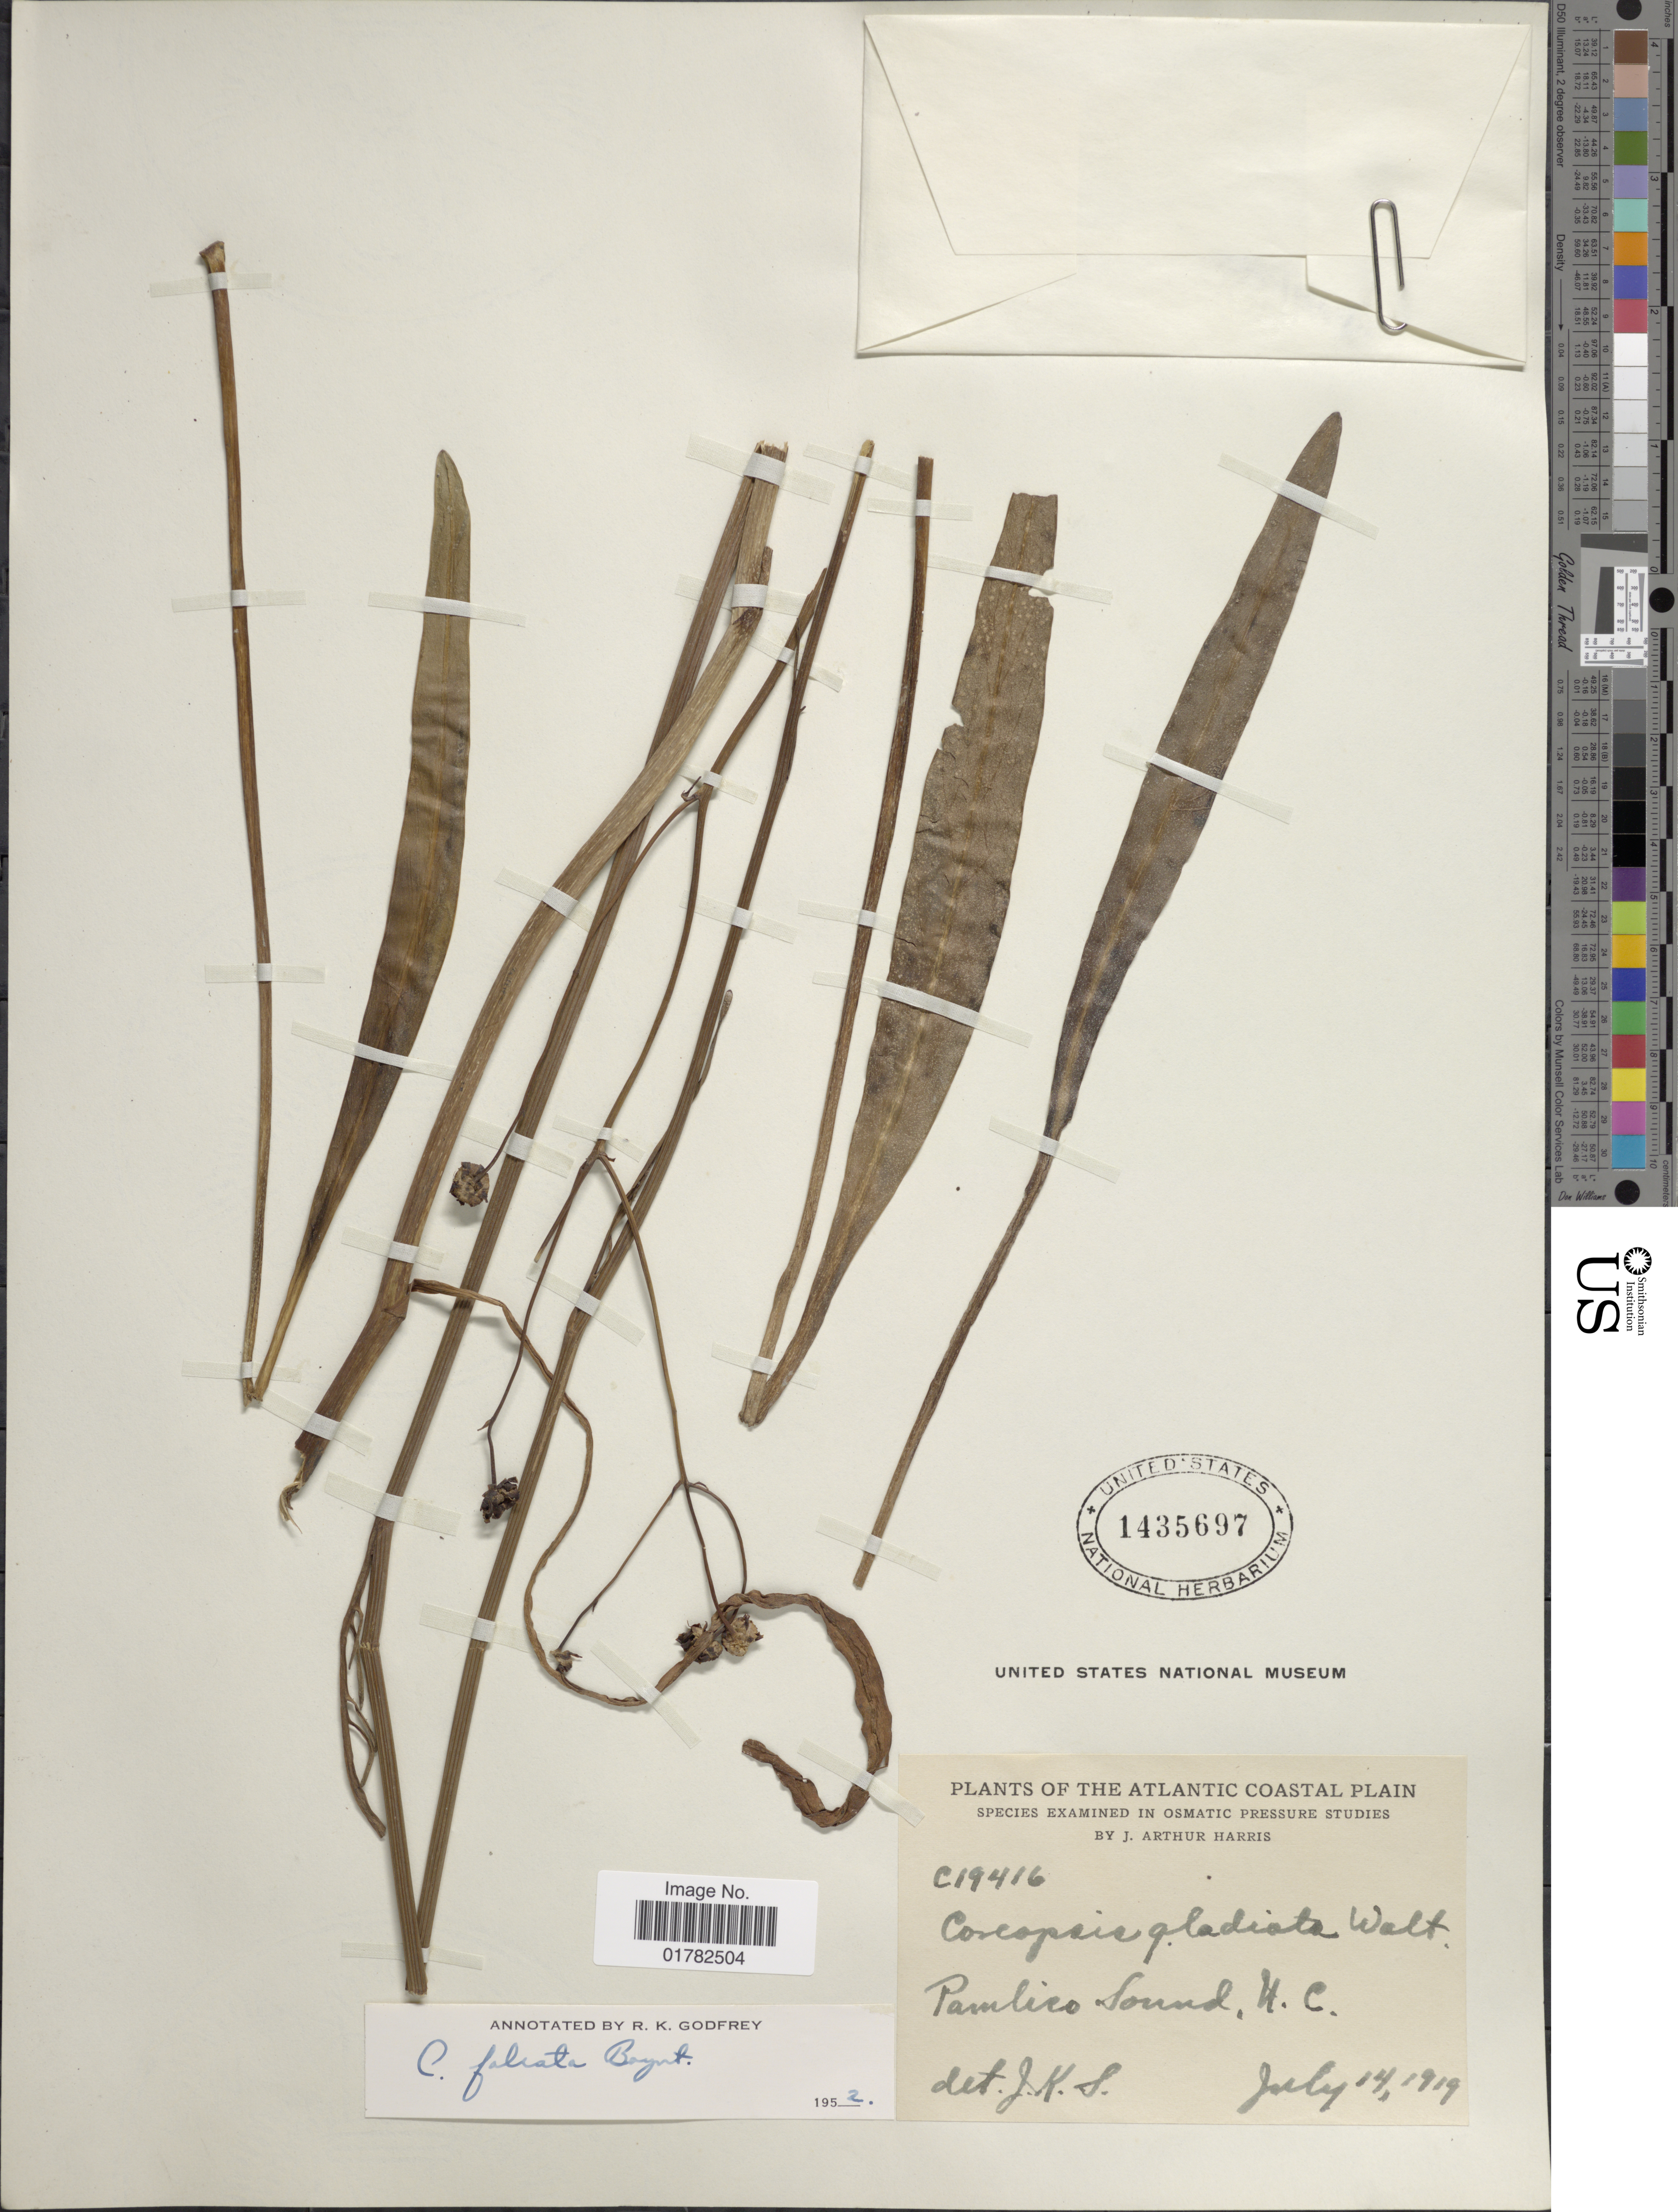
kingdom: Plantae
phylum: Tracheophyta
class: Magnoliopsida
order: Asterales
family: Asteraceae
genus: Coreopsis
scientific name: Coreopsis falcata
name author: F.E. Boynton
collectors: J. A. Harris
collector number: C19416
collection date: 1919-07-14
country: United States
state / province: North Carolina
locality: Atlantic Coastal Plain, Pamlico Sound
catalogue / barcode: US 1435697